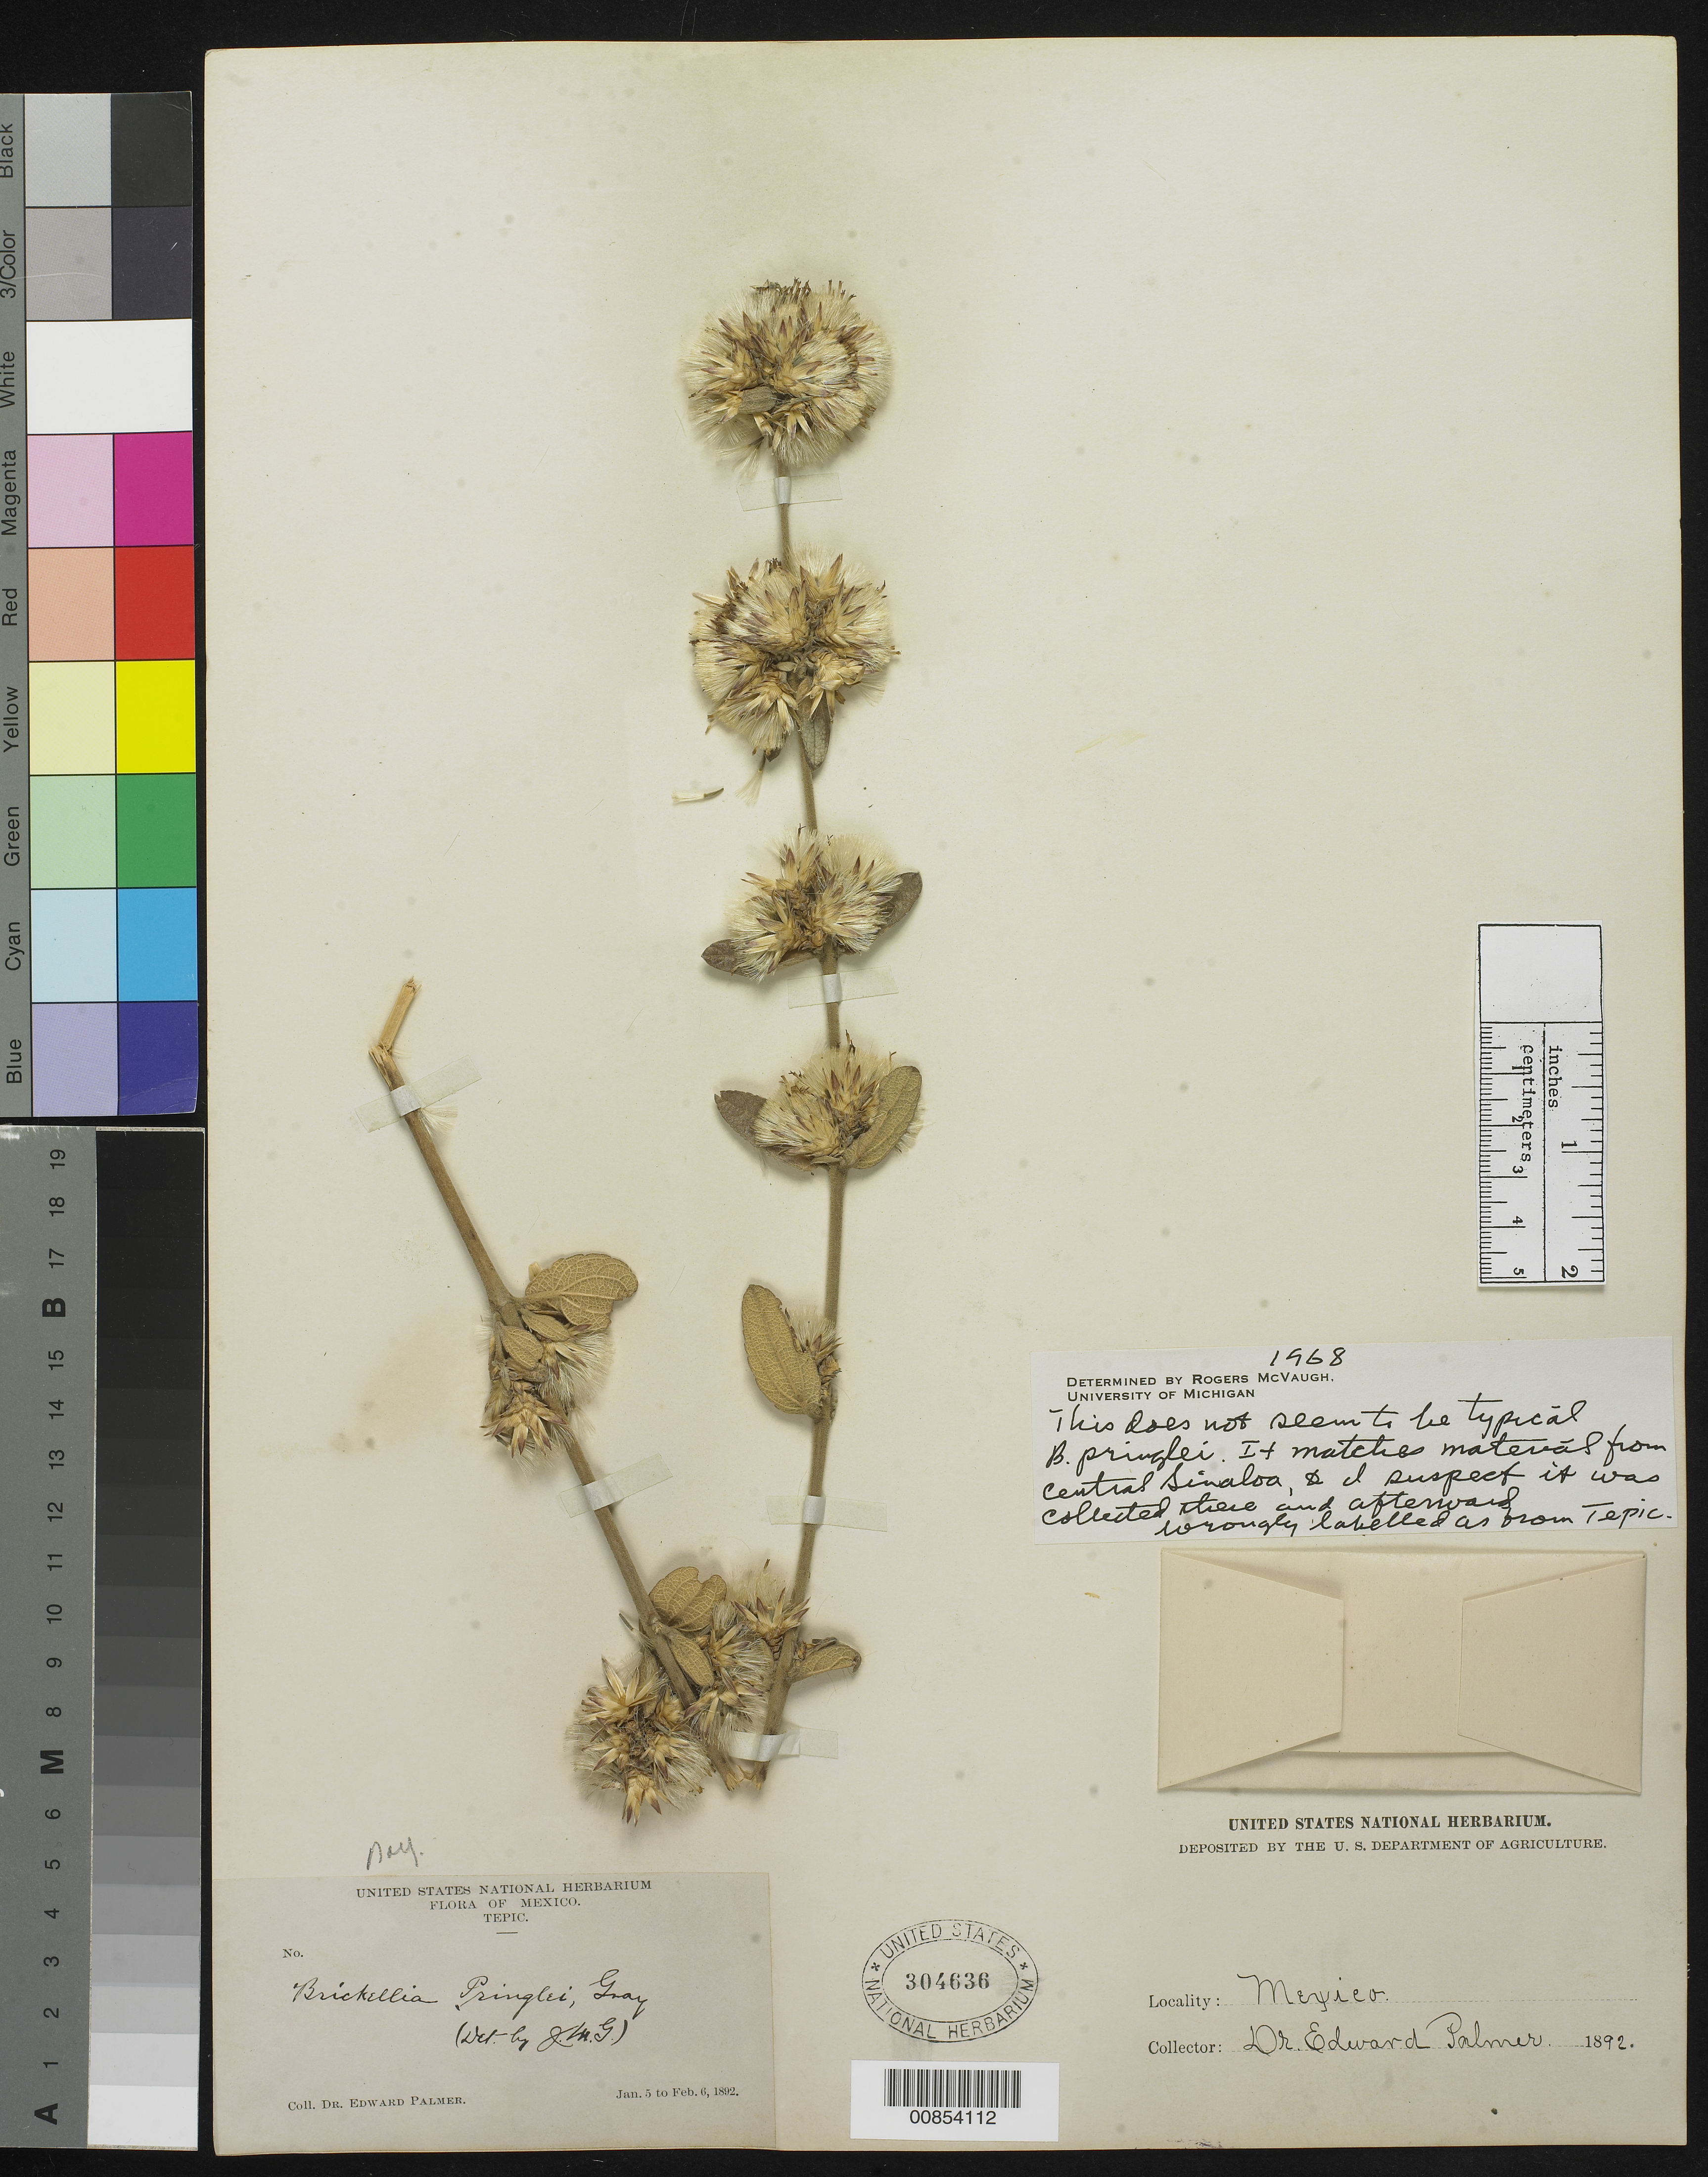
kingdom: Plantae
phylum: Tracheophyta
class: Magnoliopsida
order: Asterales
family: Asteraceae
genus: Brickellia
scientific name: Brickellia pringlei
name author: A. Gray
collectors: E. Palmer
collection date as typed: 05 Feb 1892 to 06 Feb 1892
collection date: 1892-02-05/1892-02-06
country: Mexico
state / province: Nayarit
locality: Tepic, Nayarit.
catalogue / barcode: US 304636